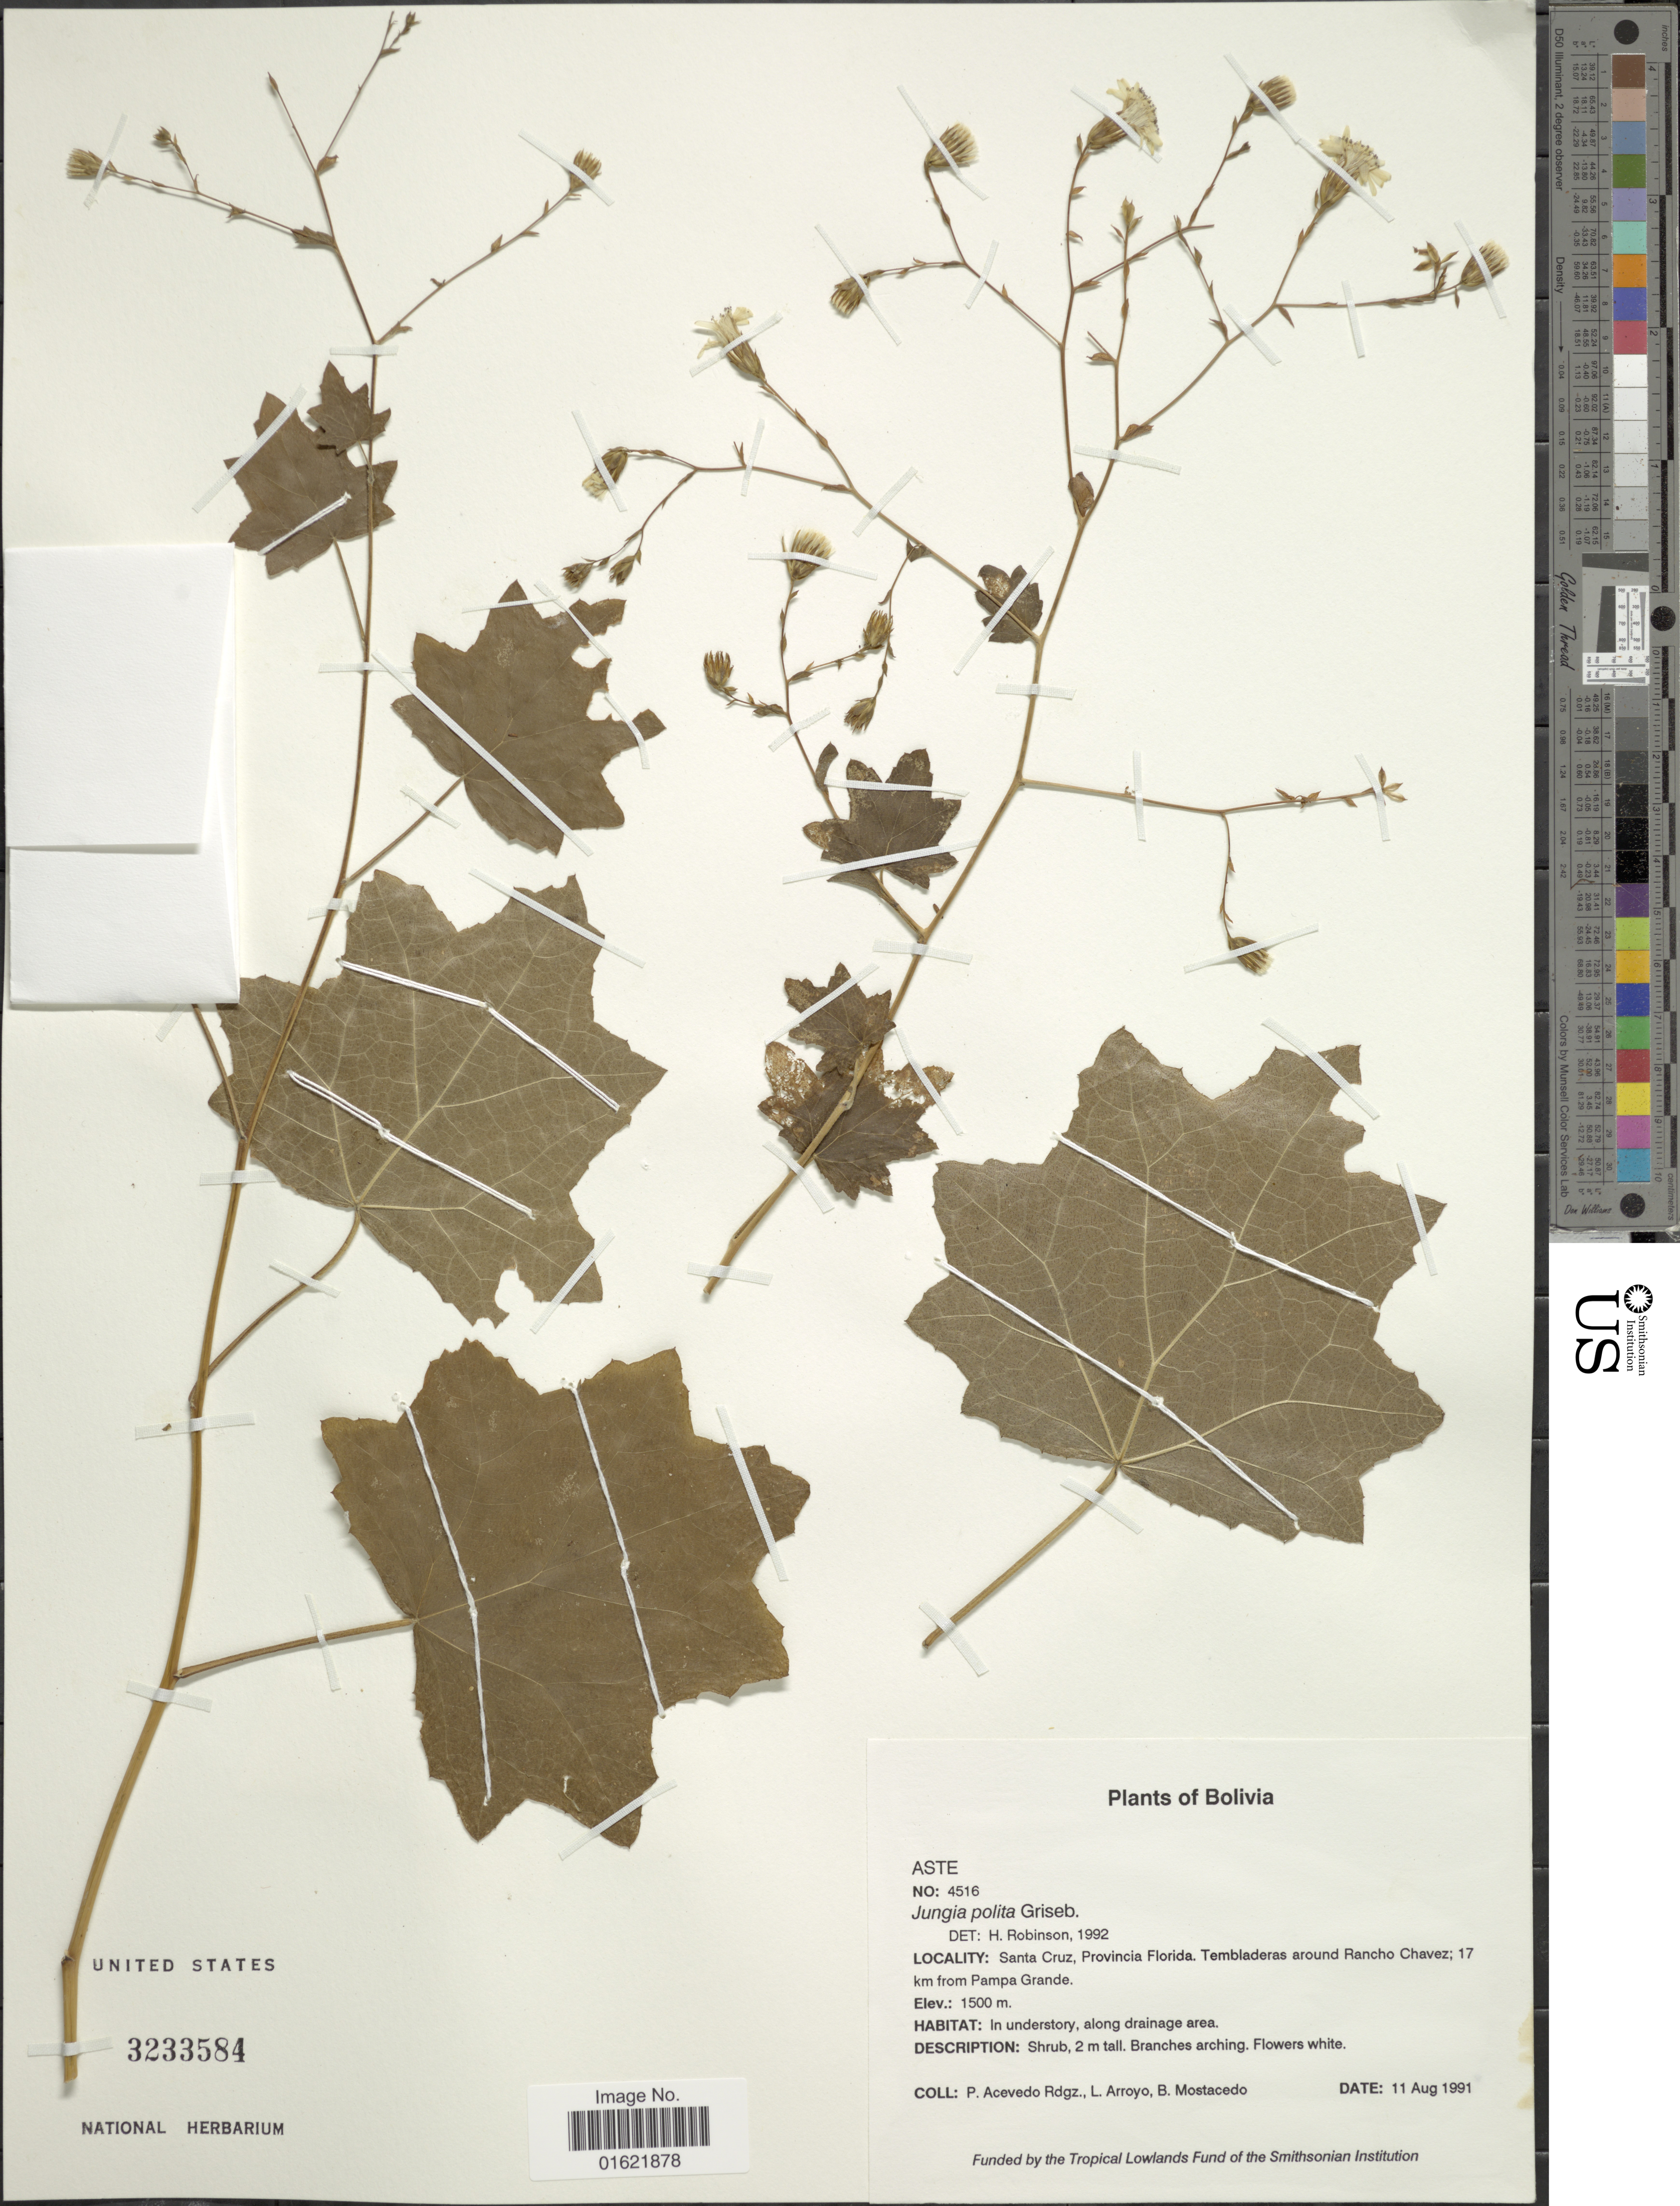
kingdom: Plantae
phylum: Tracheophyta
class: Magnoliopsida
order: Asterales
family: Asteraceae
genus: Jungia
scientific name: Jungia polita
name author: Griseb.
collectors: P. Acevedo-Rodr., L. Arroyo & B. Mostacedo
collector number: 4516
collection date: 1991-08-11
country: Bolivia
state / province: Santa Cruz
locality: Santa Cruz, Provincia Florida. Tembladeras around Rancho Chavez; 17 km from Pampa Grande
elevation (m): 1500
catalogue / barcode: US 3233584